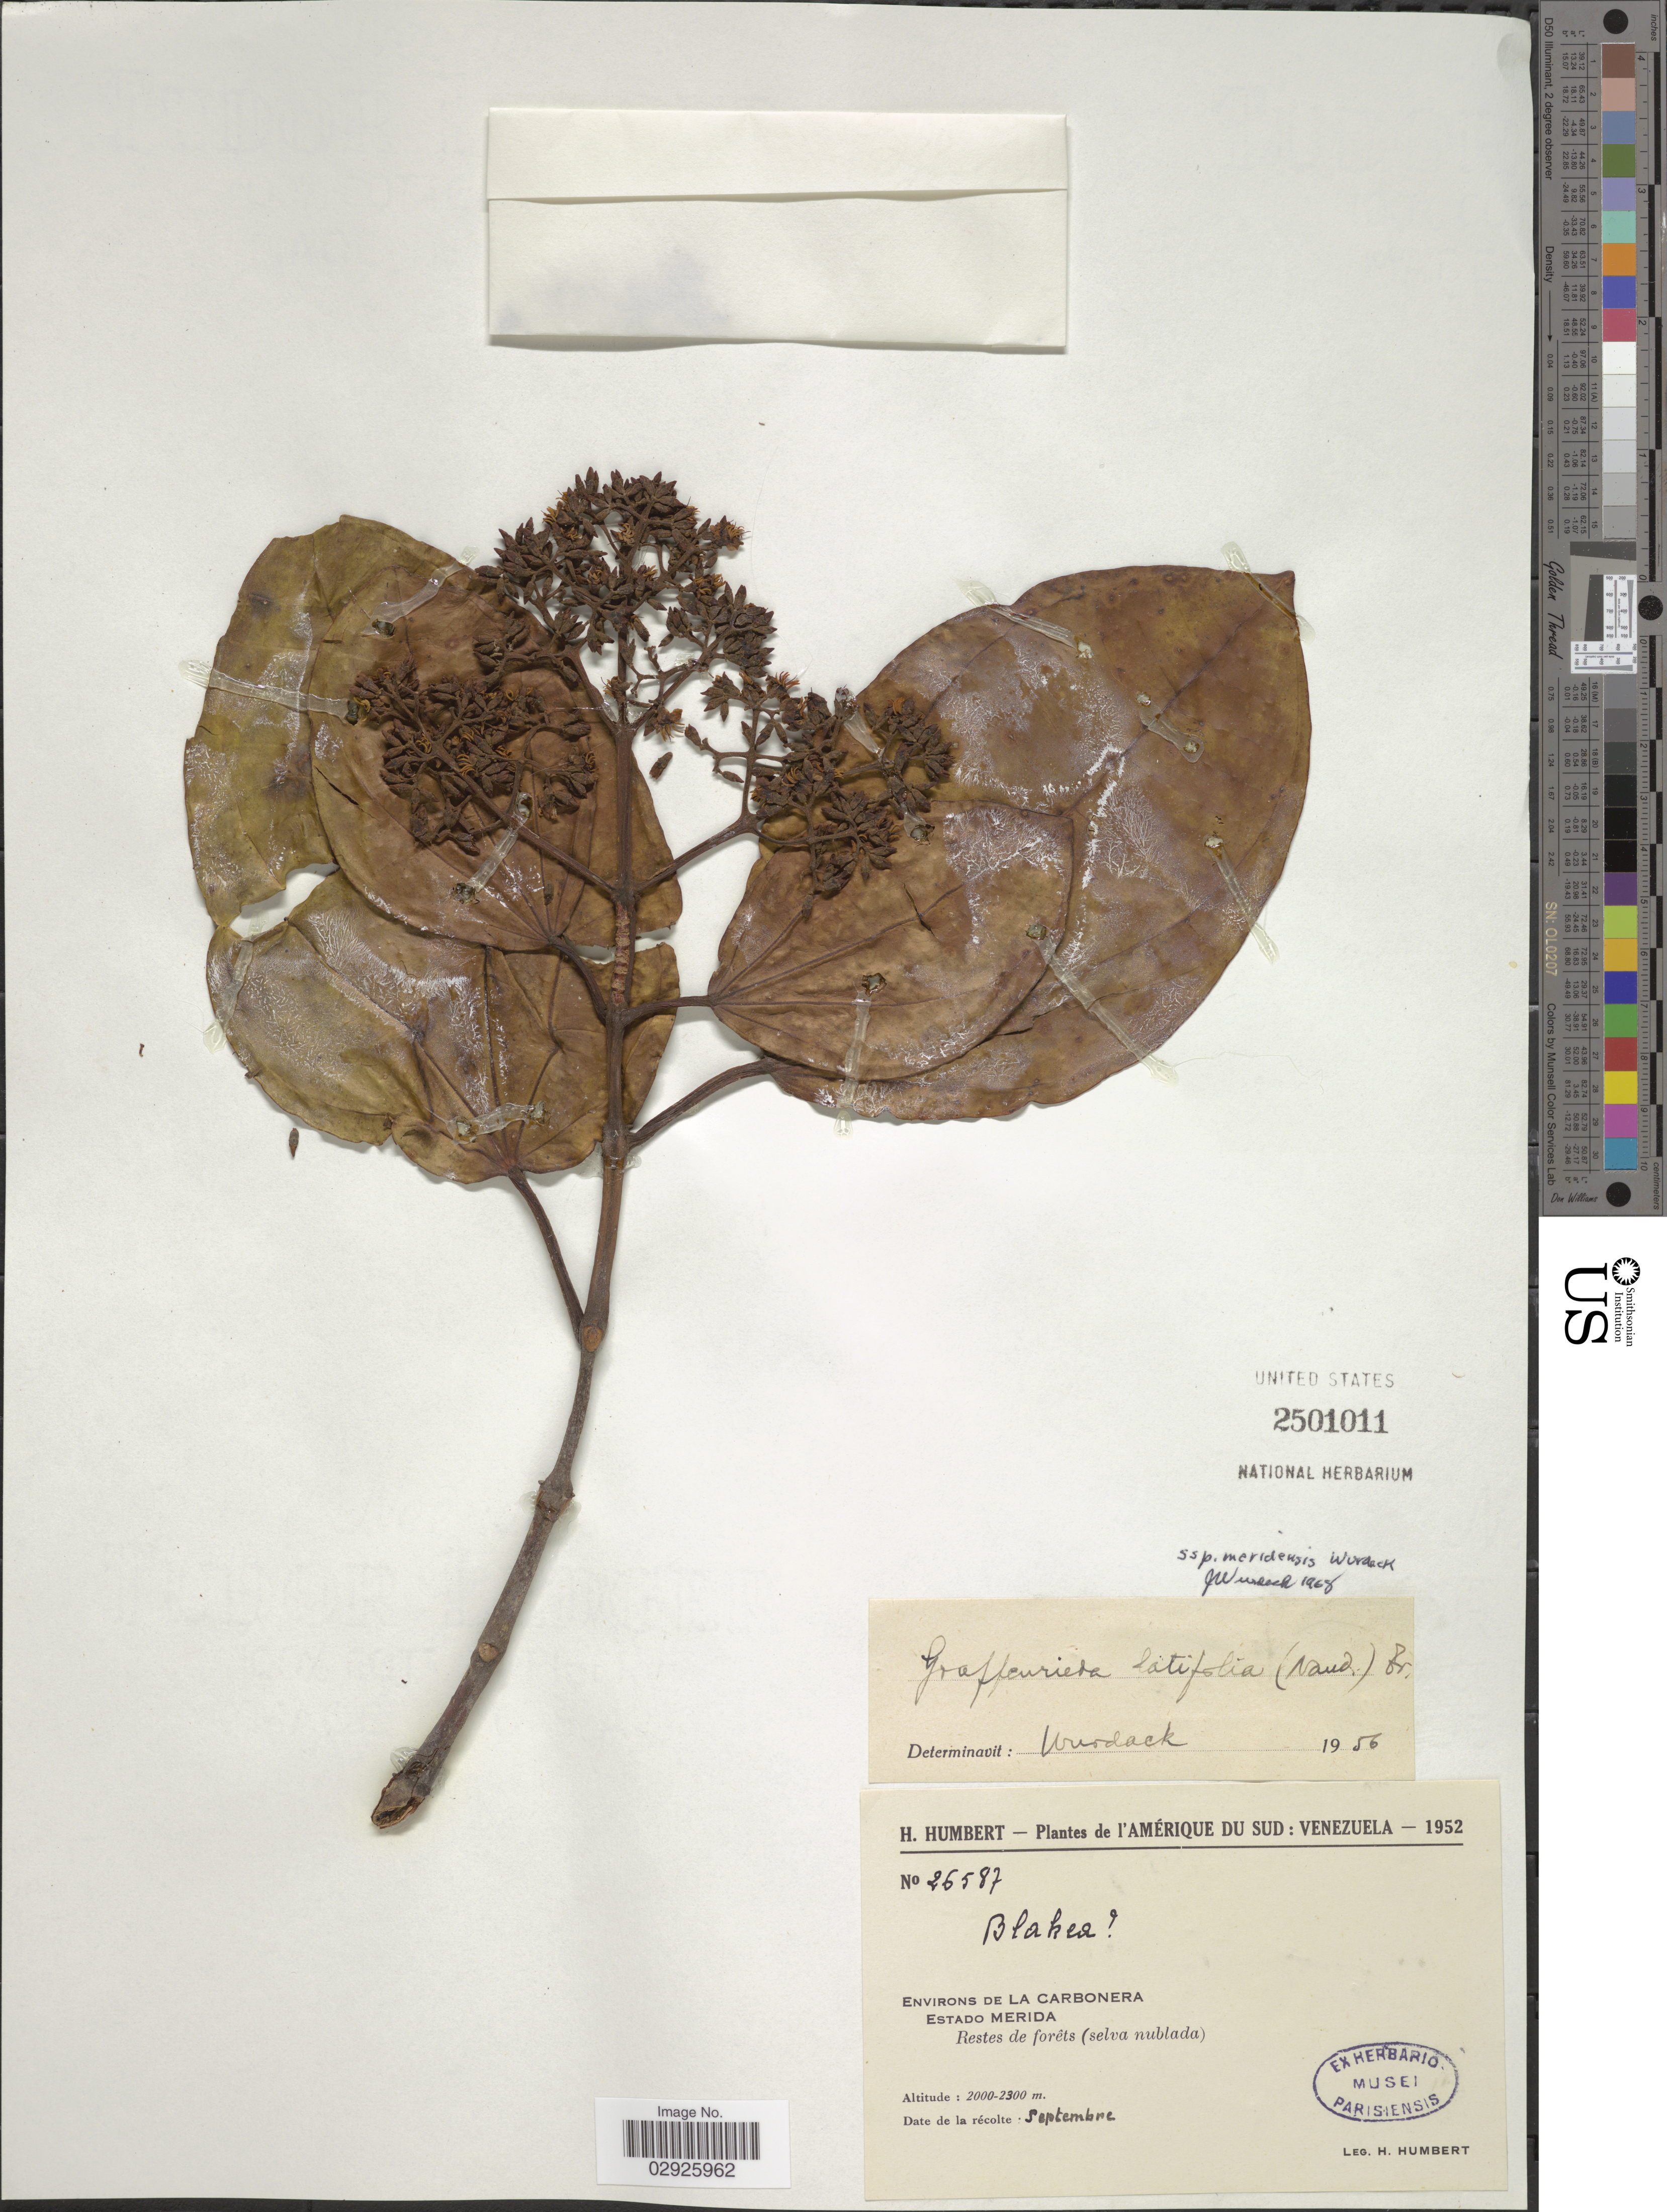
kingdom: Plantae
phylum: Tracheophyta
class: Magnoliopsida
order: Myrtales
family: Melastomataceae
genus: Graffenrieda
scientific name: Graffenrieda latifolia subsp. meridensis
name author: Wurdack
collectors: H. Humbert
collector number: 26587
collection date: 1952-09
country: Venezuela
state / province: Mérida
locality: Environs de la Carbonera.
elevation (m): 2000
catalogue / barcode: US 2501011